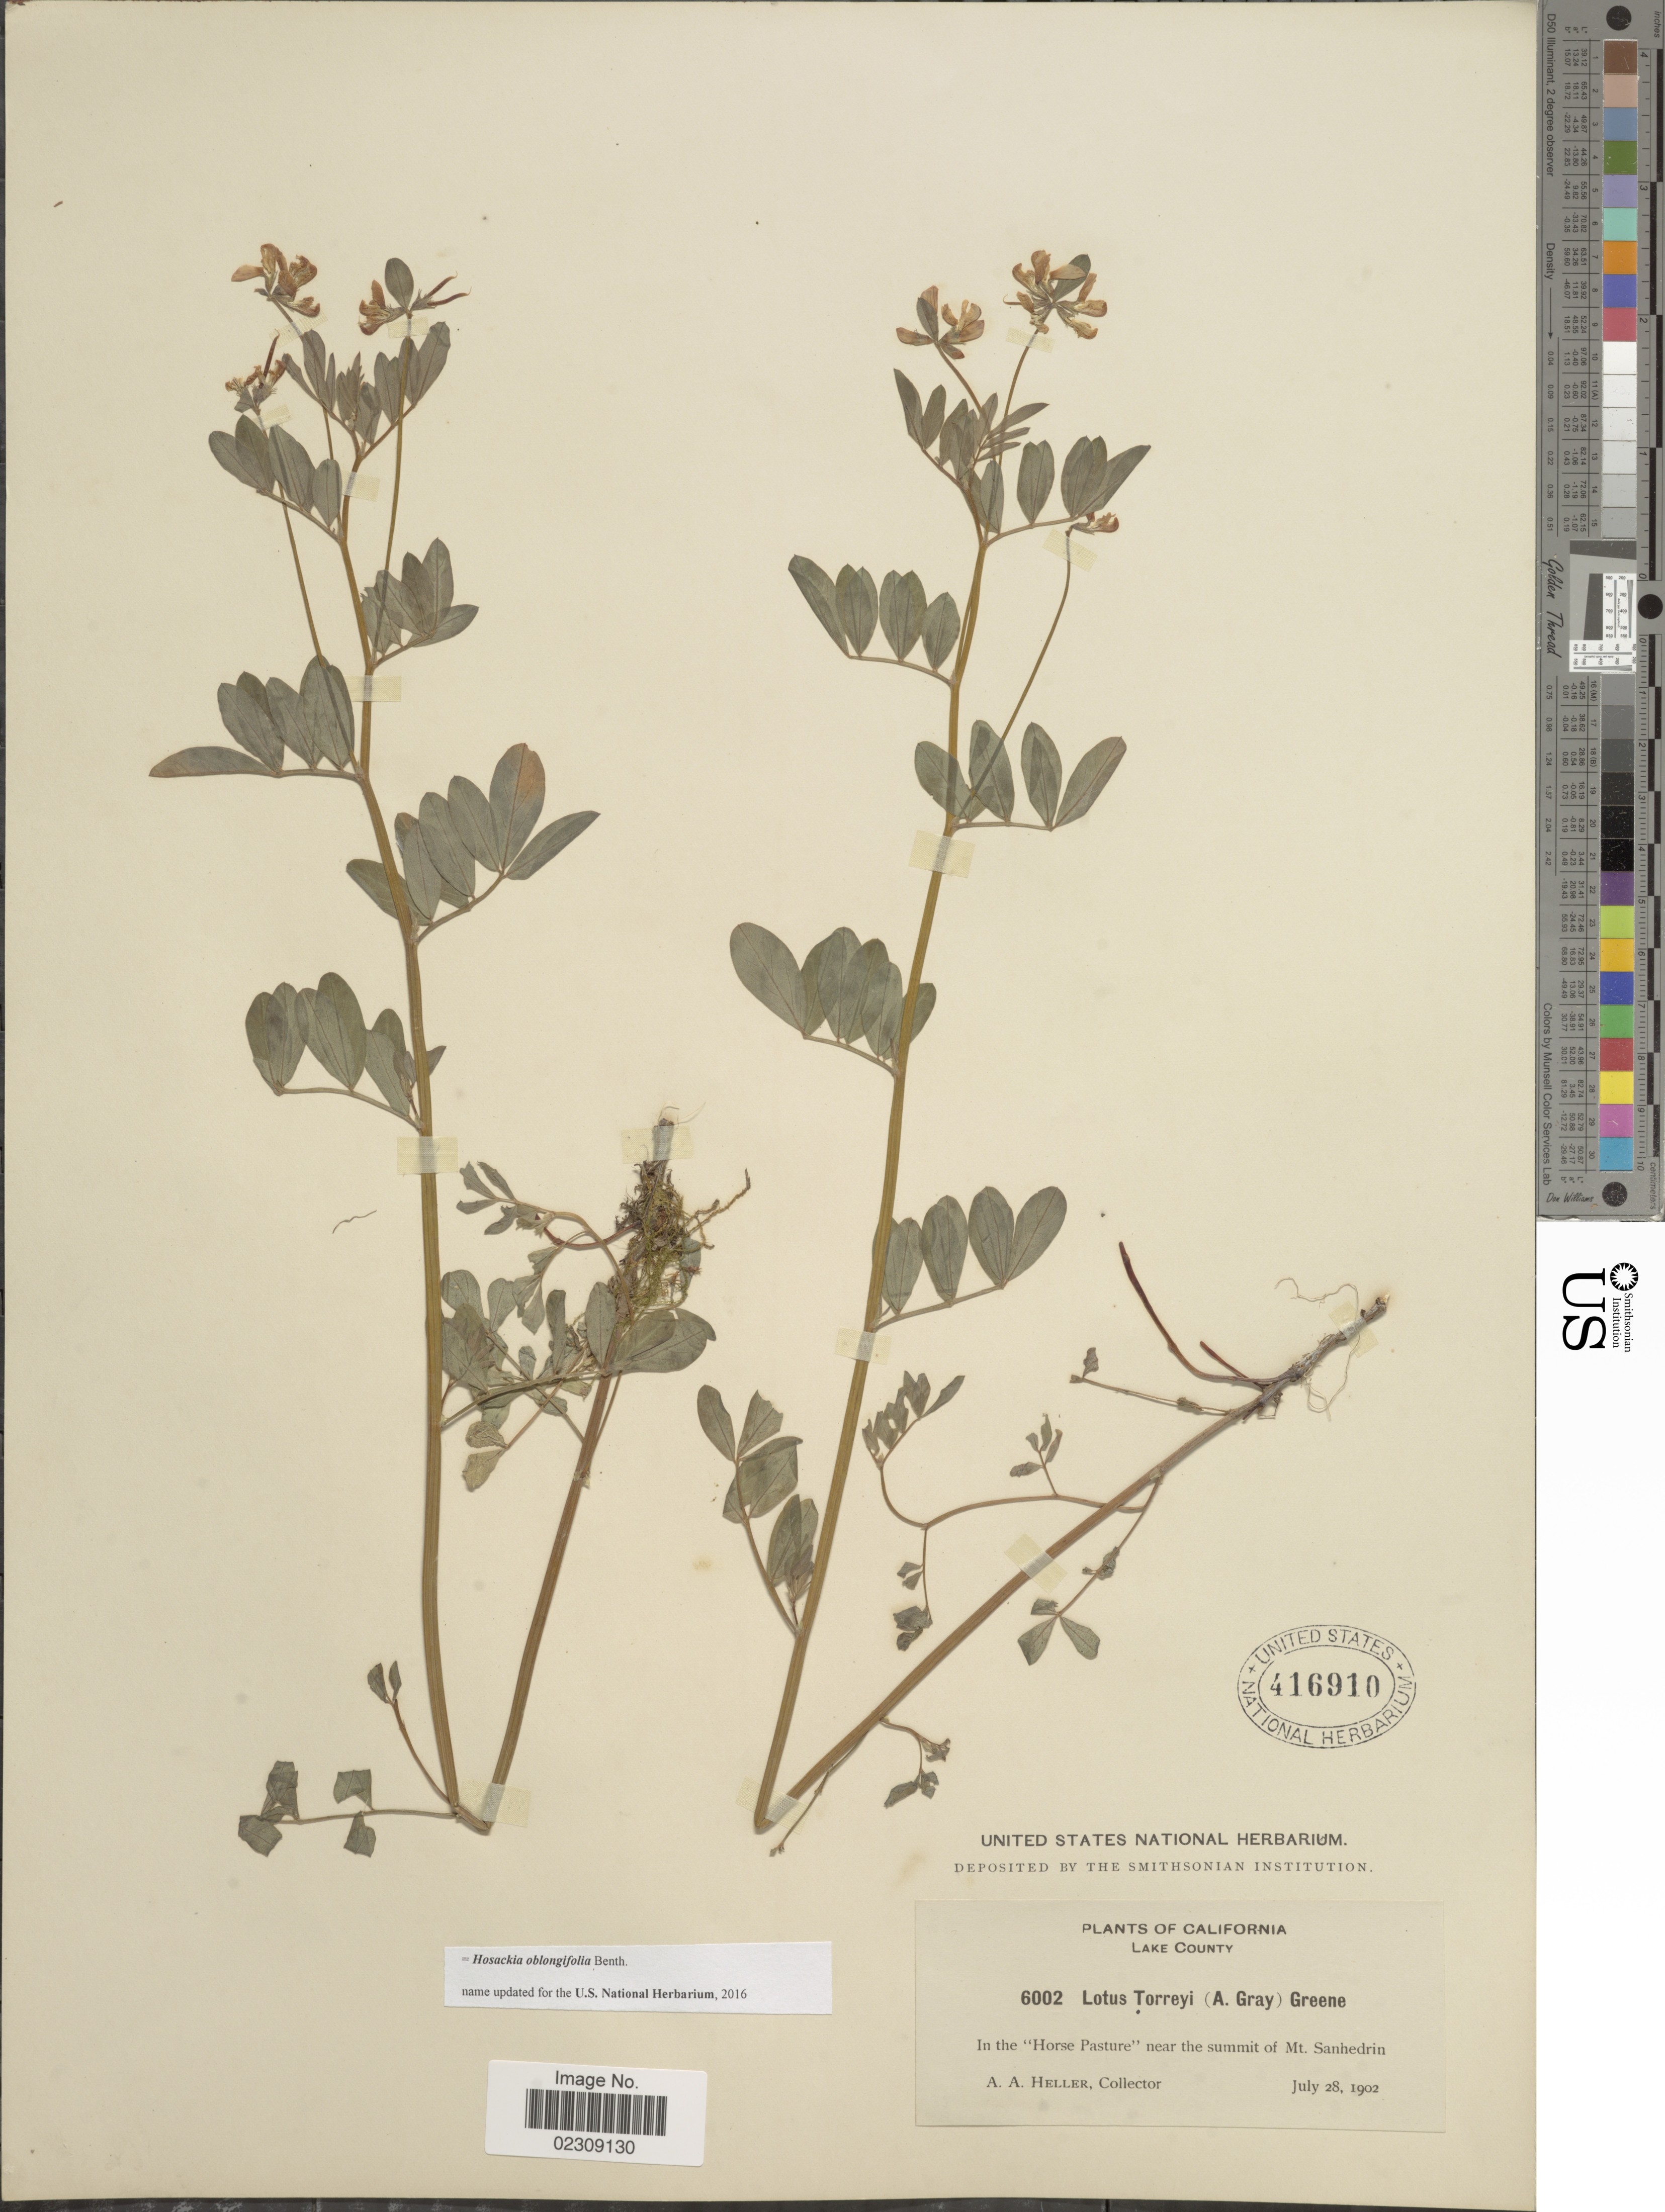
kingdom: Plantae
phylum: Tracheophyta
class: Magnoliopsida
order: Fabales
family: Fabaceae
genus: Hosackia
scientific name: Hosackia oblongifolia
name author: Benth.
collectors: A. A. Heller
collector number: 6002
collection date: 1902-07-28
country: United States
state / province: California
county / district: Lake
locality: Lake County, In the 'Horse Pasture' near the summit of Mt Sanhedrin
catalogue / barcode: US 416910